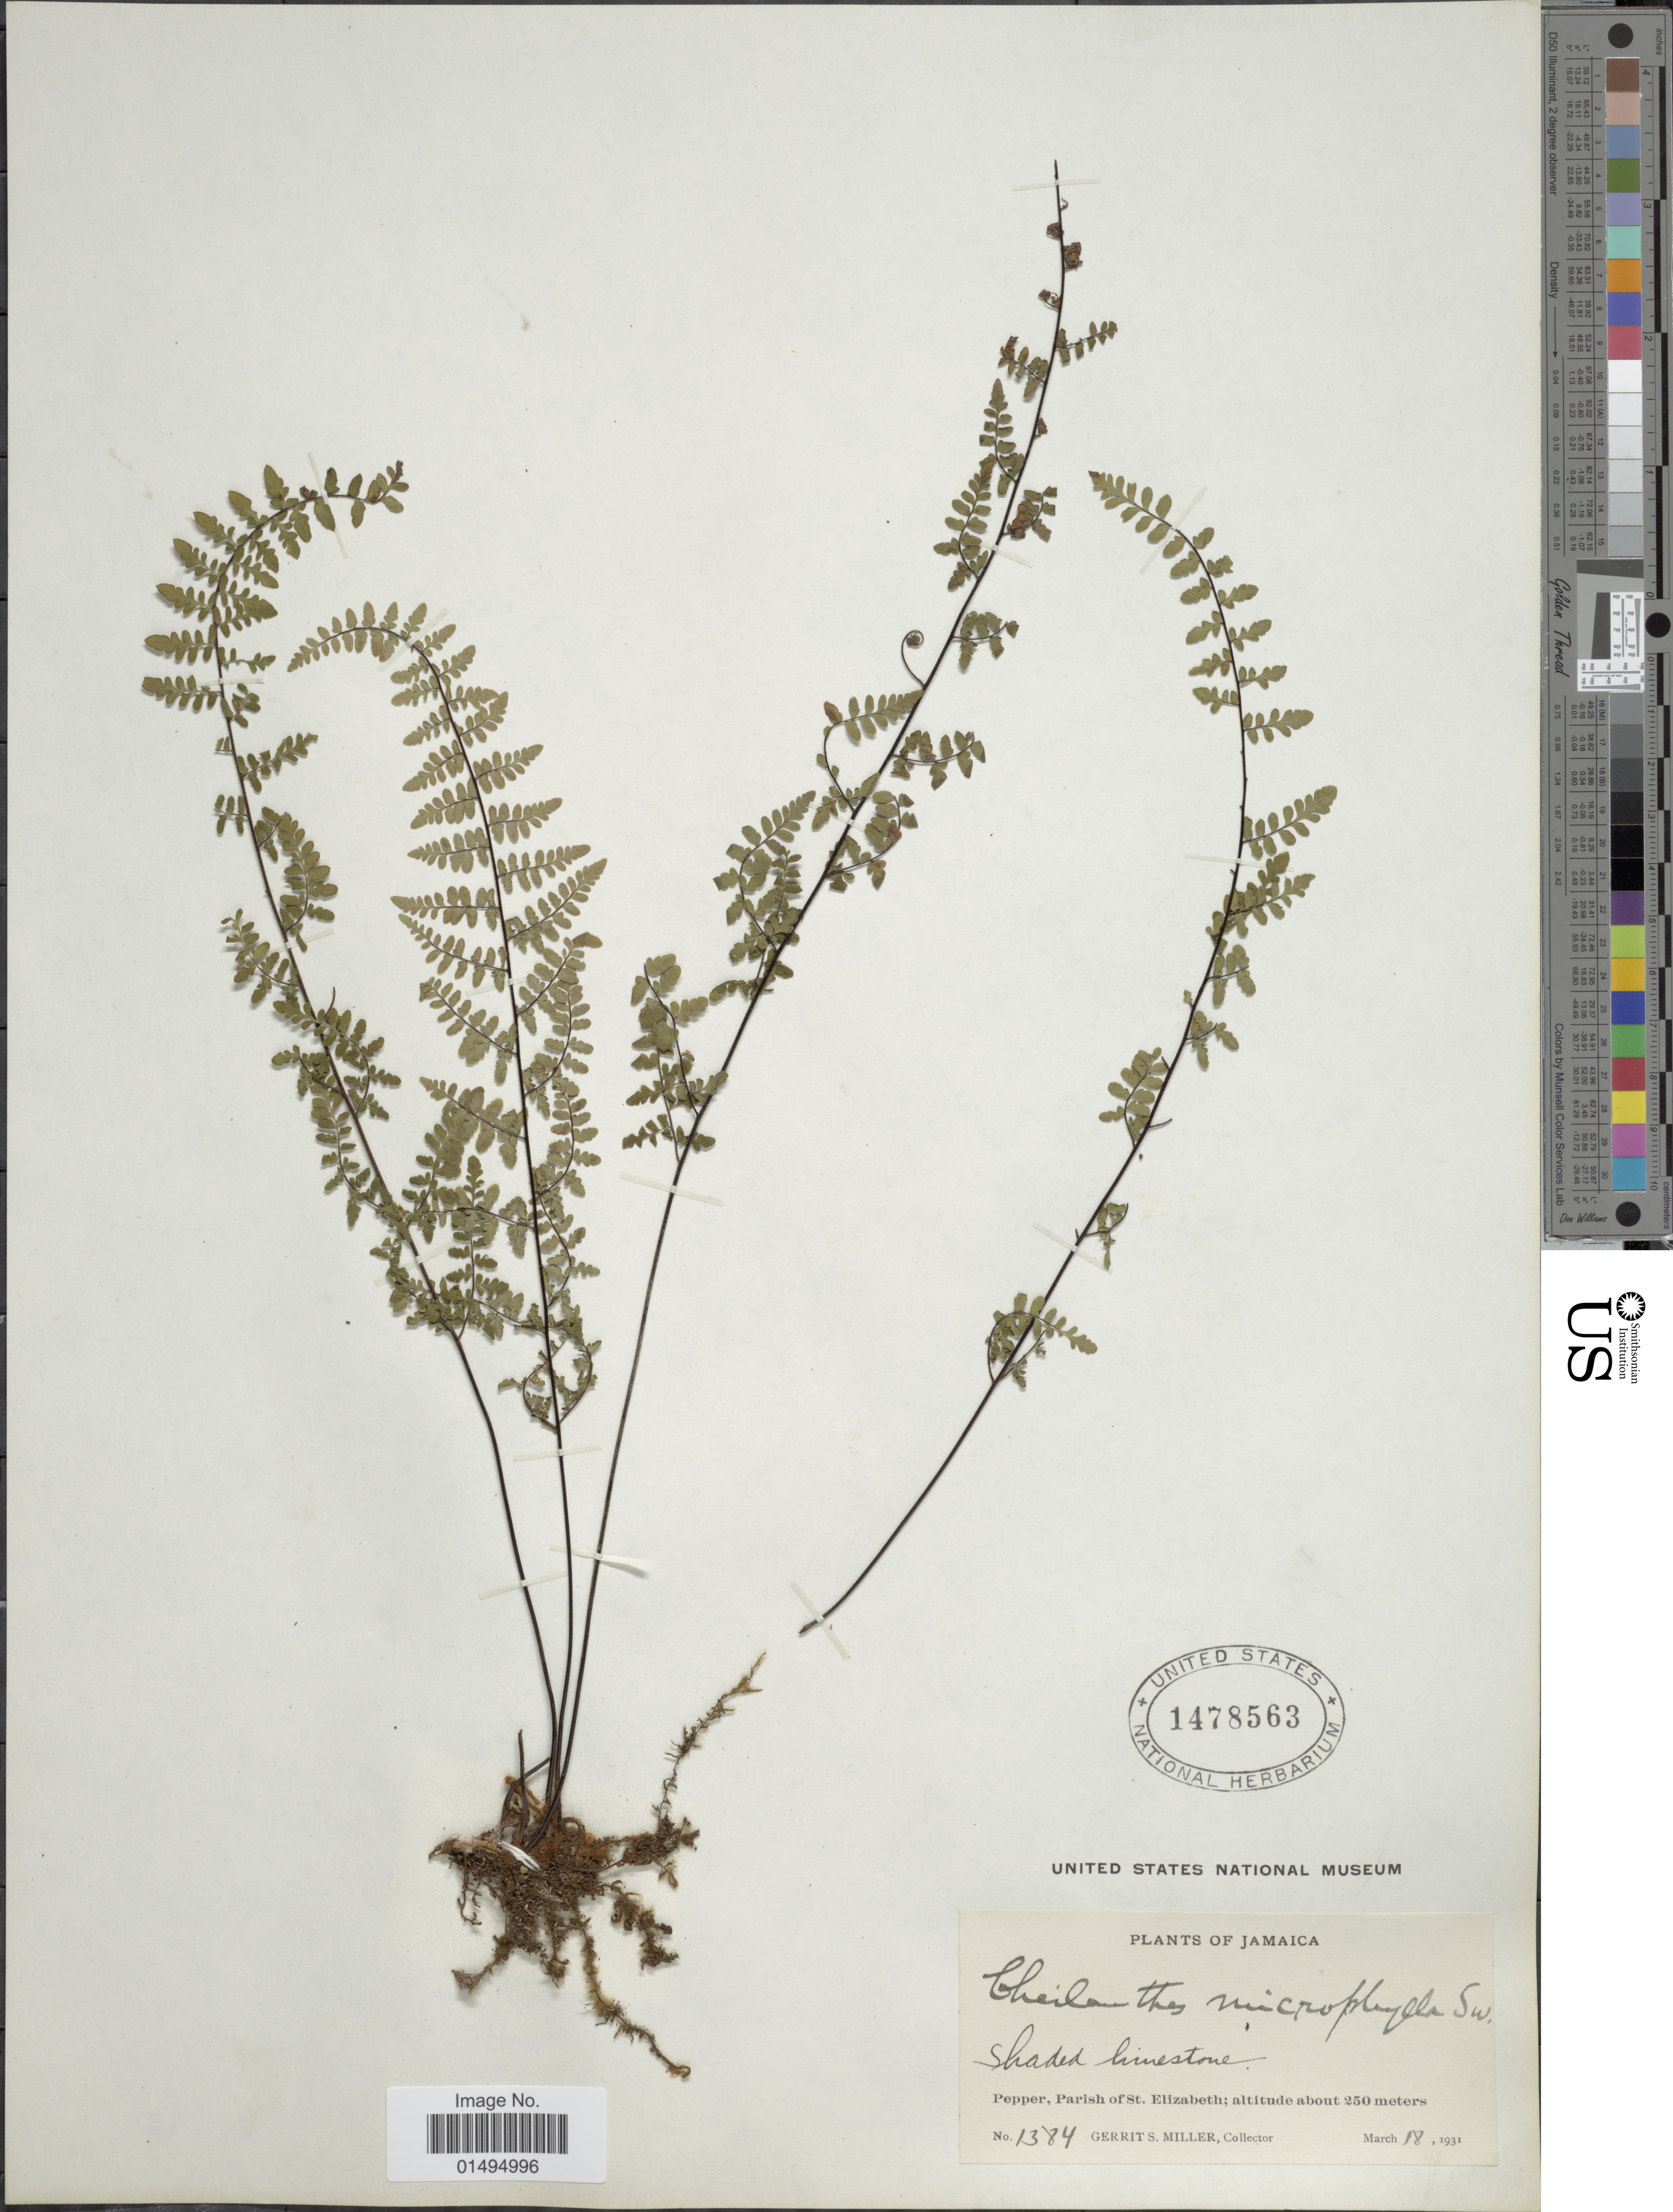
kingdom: Plantae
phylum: Tracheophyta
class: Polypodiopsida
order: Polypodiales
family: Pteridaceae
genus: Myriopteris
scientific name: Myriopteris microphylla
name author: (Sw.) Grusz & Windham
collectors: G. S. Miller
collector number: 1384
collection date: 1931-03-18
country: Jamaica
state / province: Saint Elizabeth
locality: Pepper, Parish of St. Elizabeth.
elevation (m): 250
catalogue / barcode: US 1478563